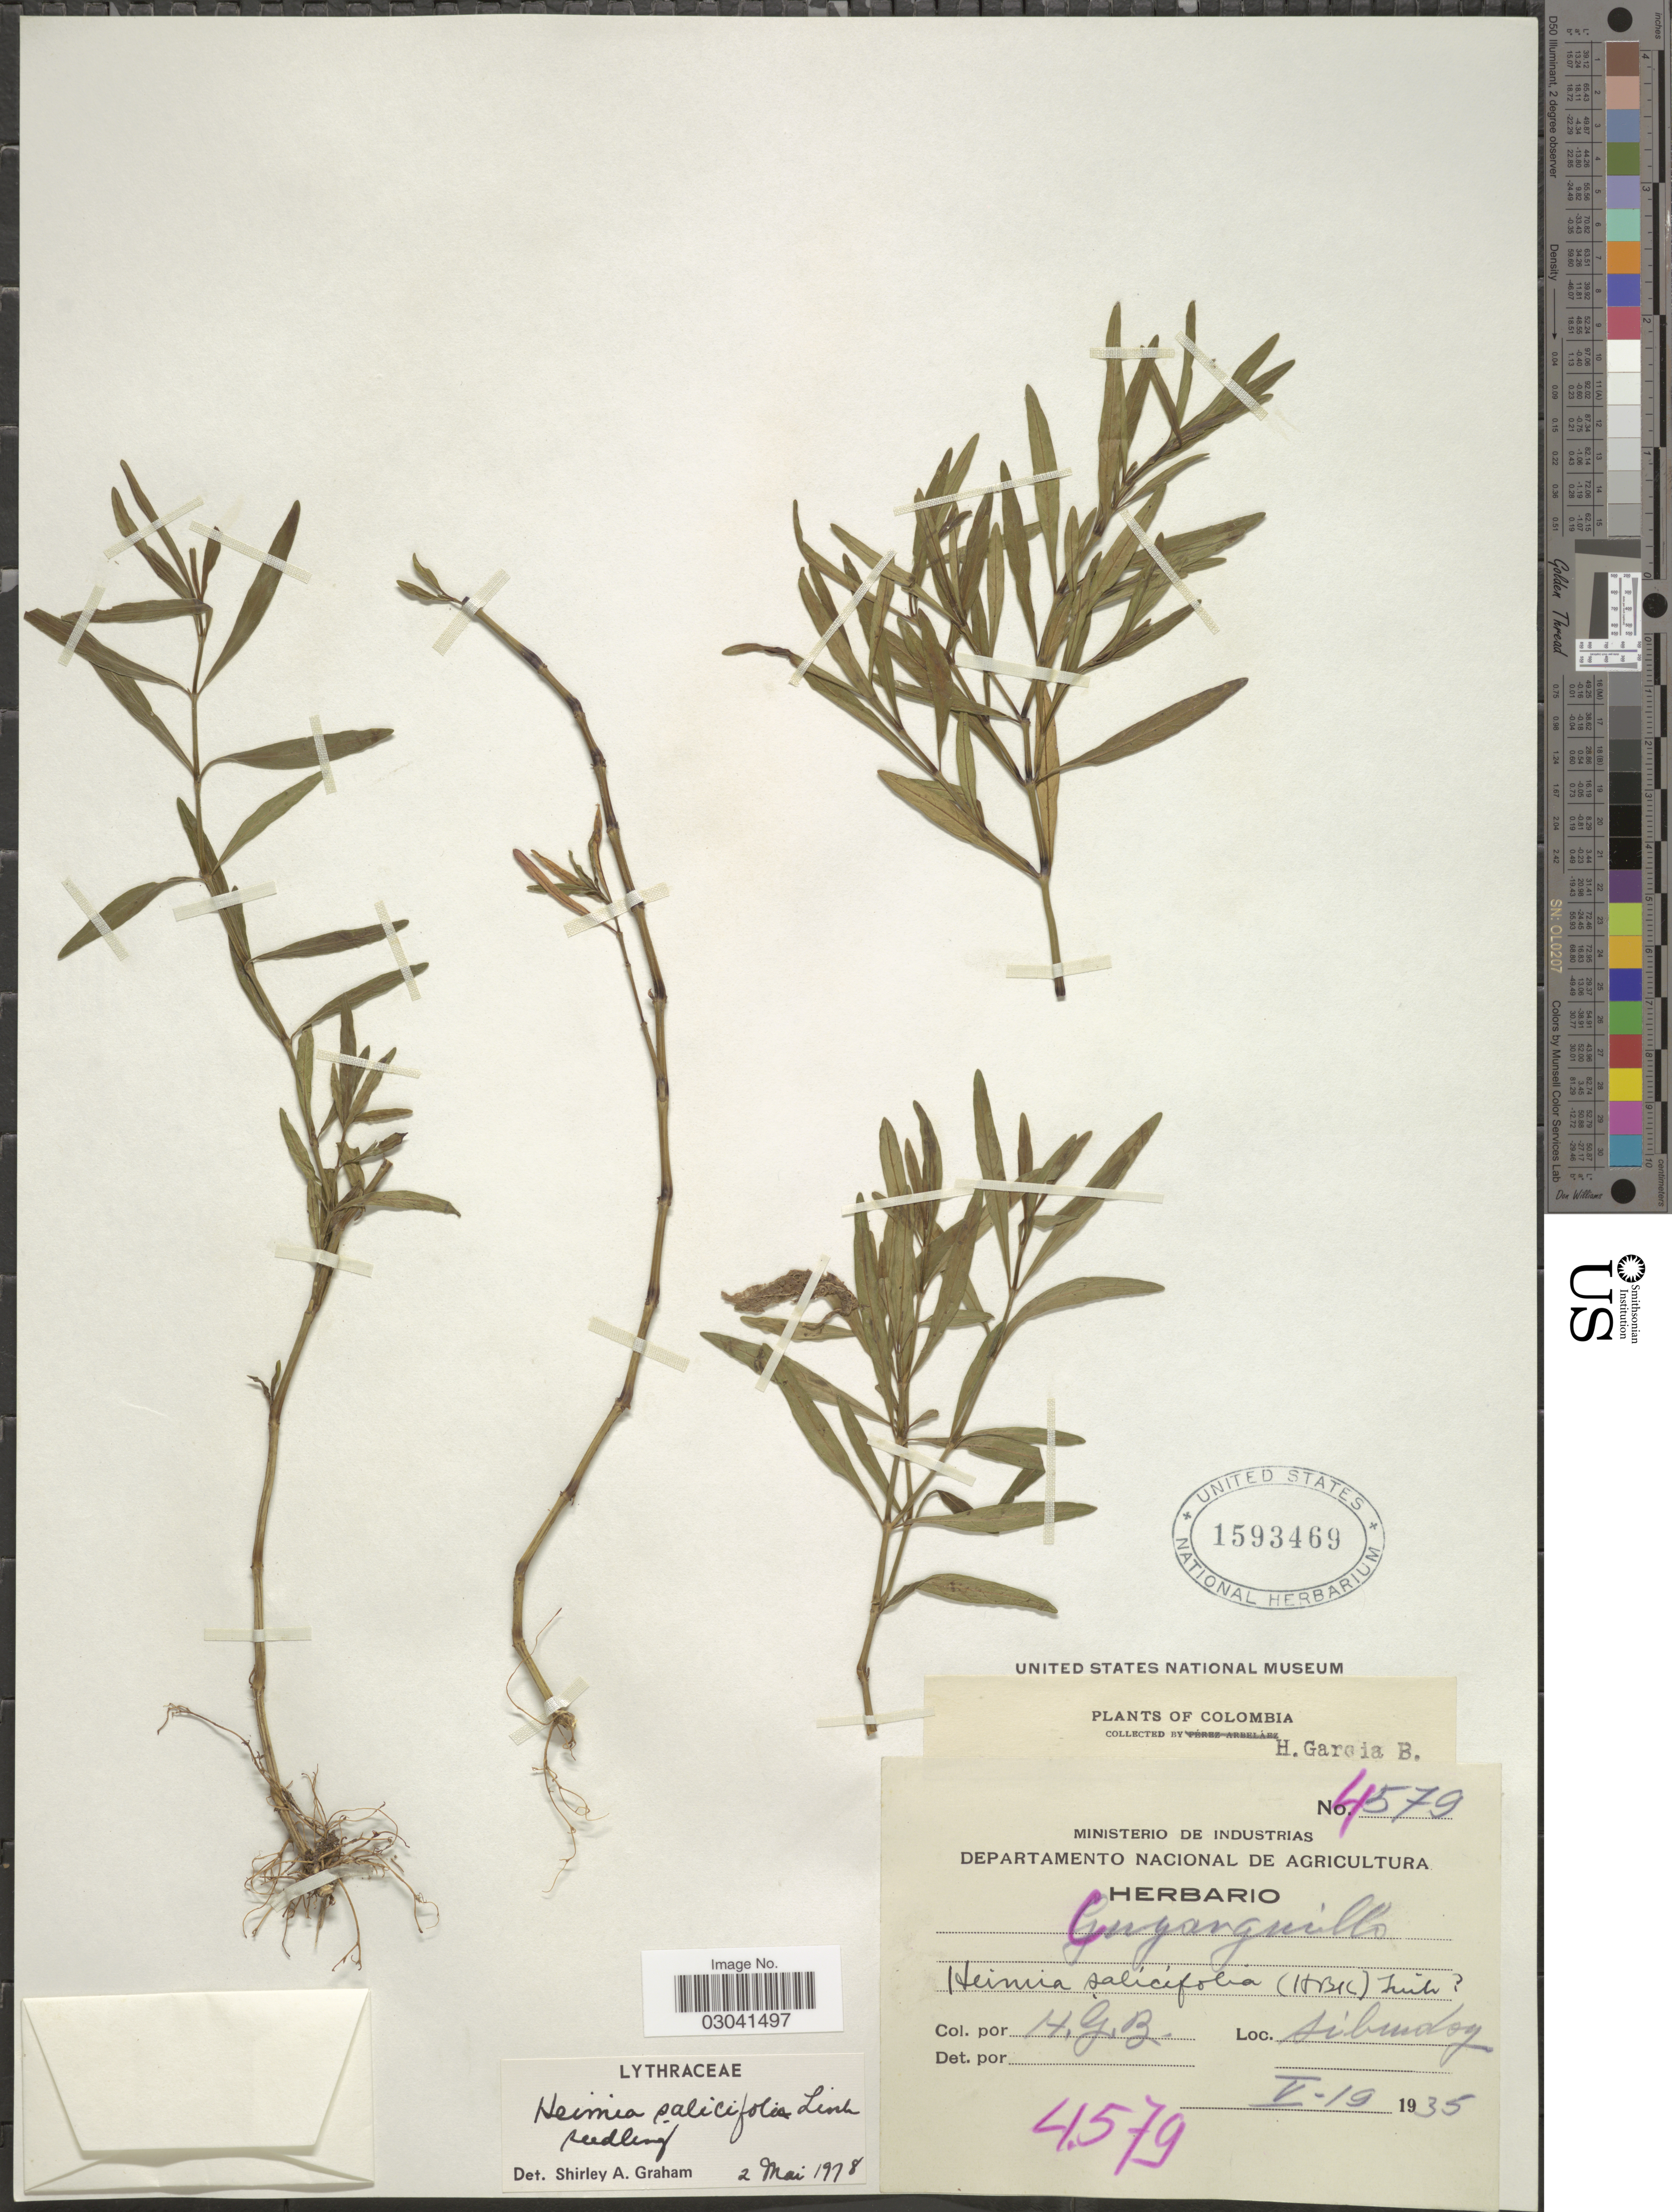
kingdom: Plantae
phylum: Tracheophyta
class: Magnoliopsida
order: Myrtales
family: Lythraceae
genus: Heimia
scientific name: Heimia salicifolia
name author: Link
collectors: H. García Barriga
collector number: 4579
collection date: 1935-05-19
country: Colombia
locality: Sibundoy.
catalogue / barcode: US 1593469